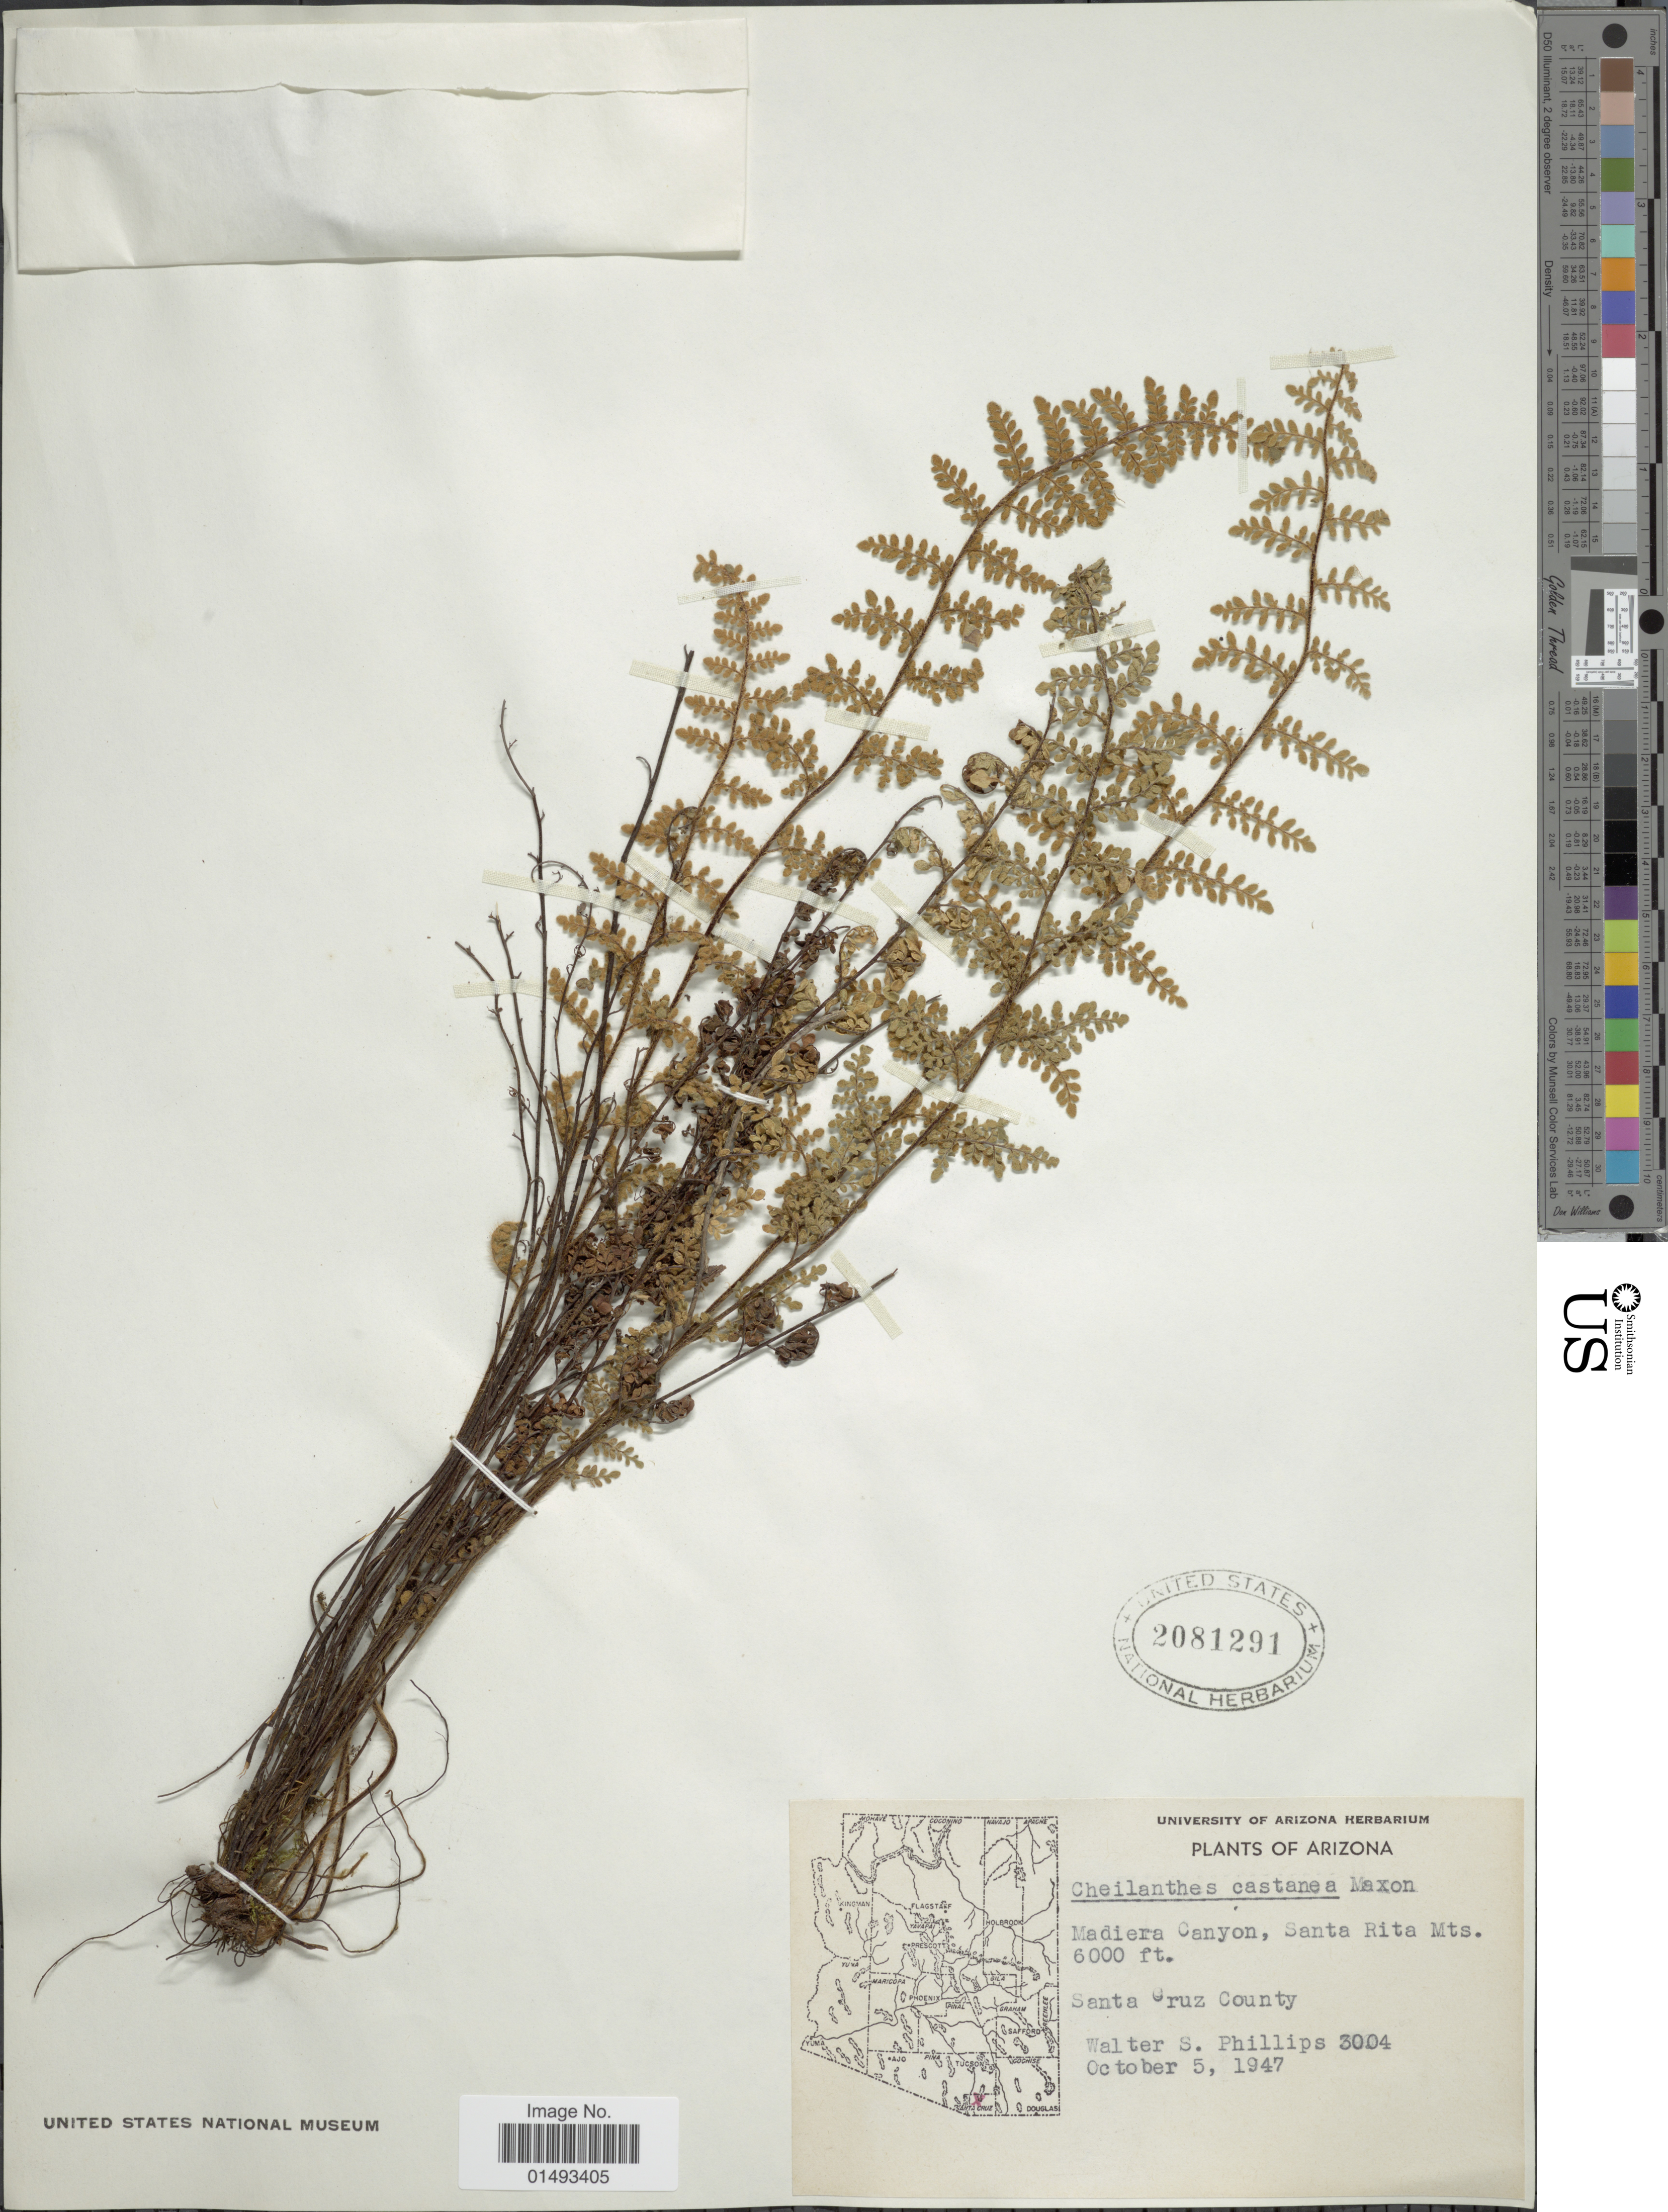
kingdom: Plantae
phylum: Tracheophyta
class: Polypodiopsida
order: Polypodiales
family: Pteridaceae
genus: Myriopteris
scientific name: Myriopteris lanosa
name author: (Michx.) Grusz & Windham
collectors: W. S. Phillips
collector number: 3004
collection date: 1947-10-05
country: United States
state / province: Arizona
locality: Plants of Arizona, Madiera Canyon, Santa Rita Mts. Santa Cruz County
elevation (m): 1829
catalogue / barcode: US 2081291